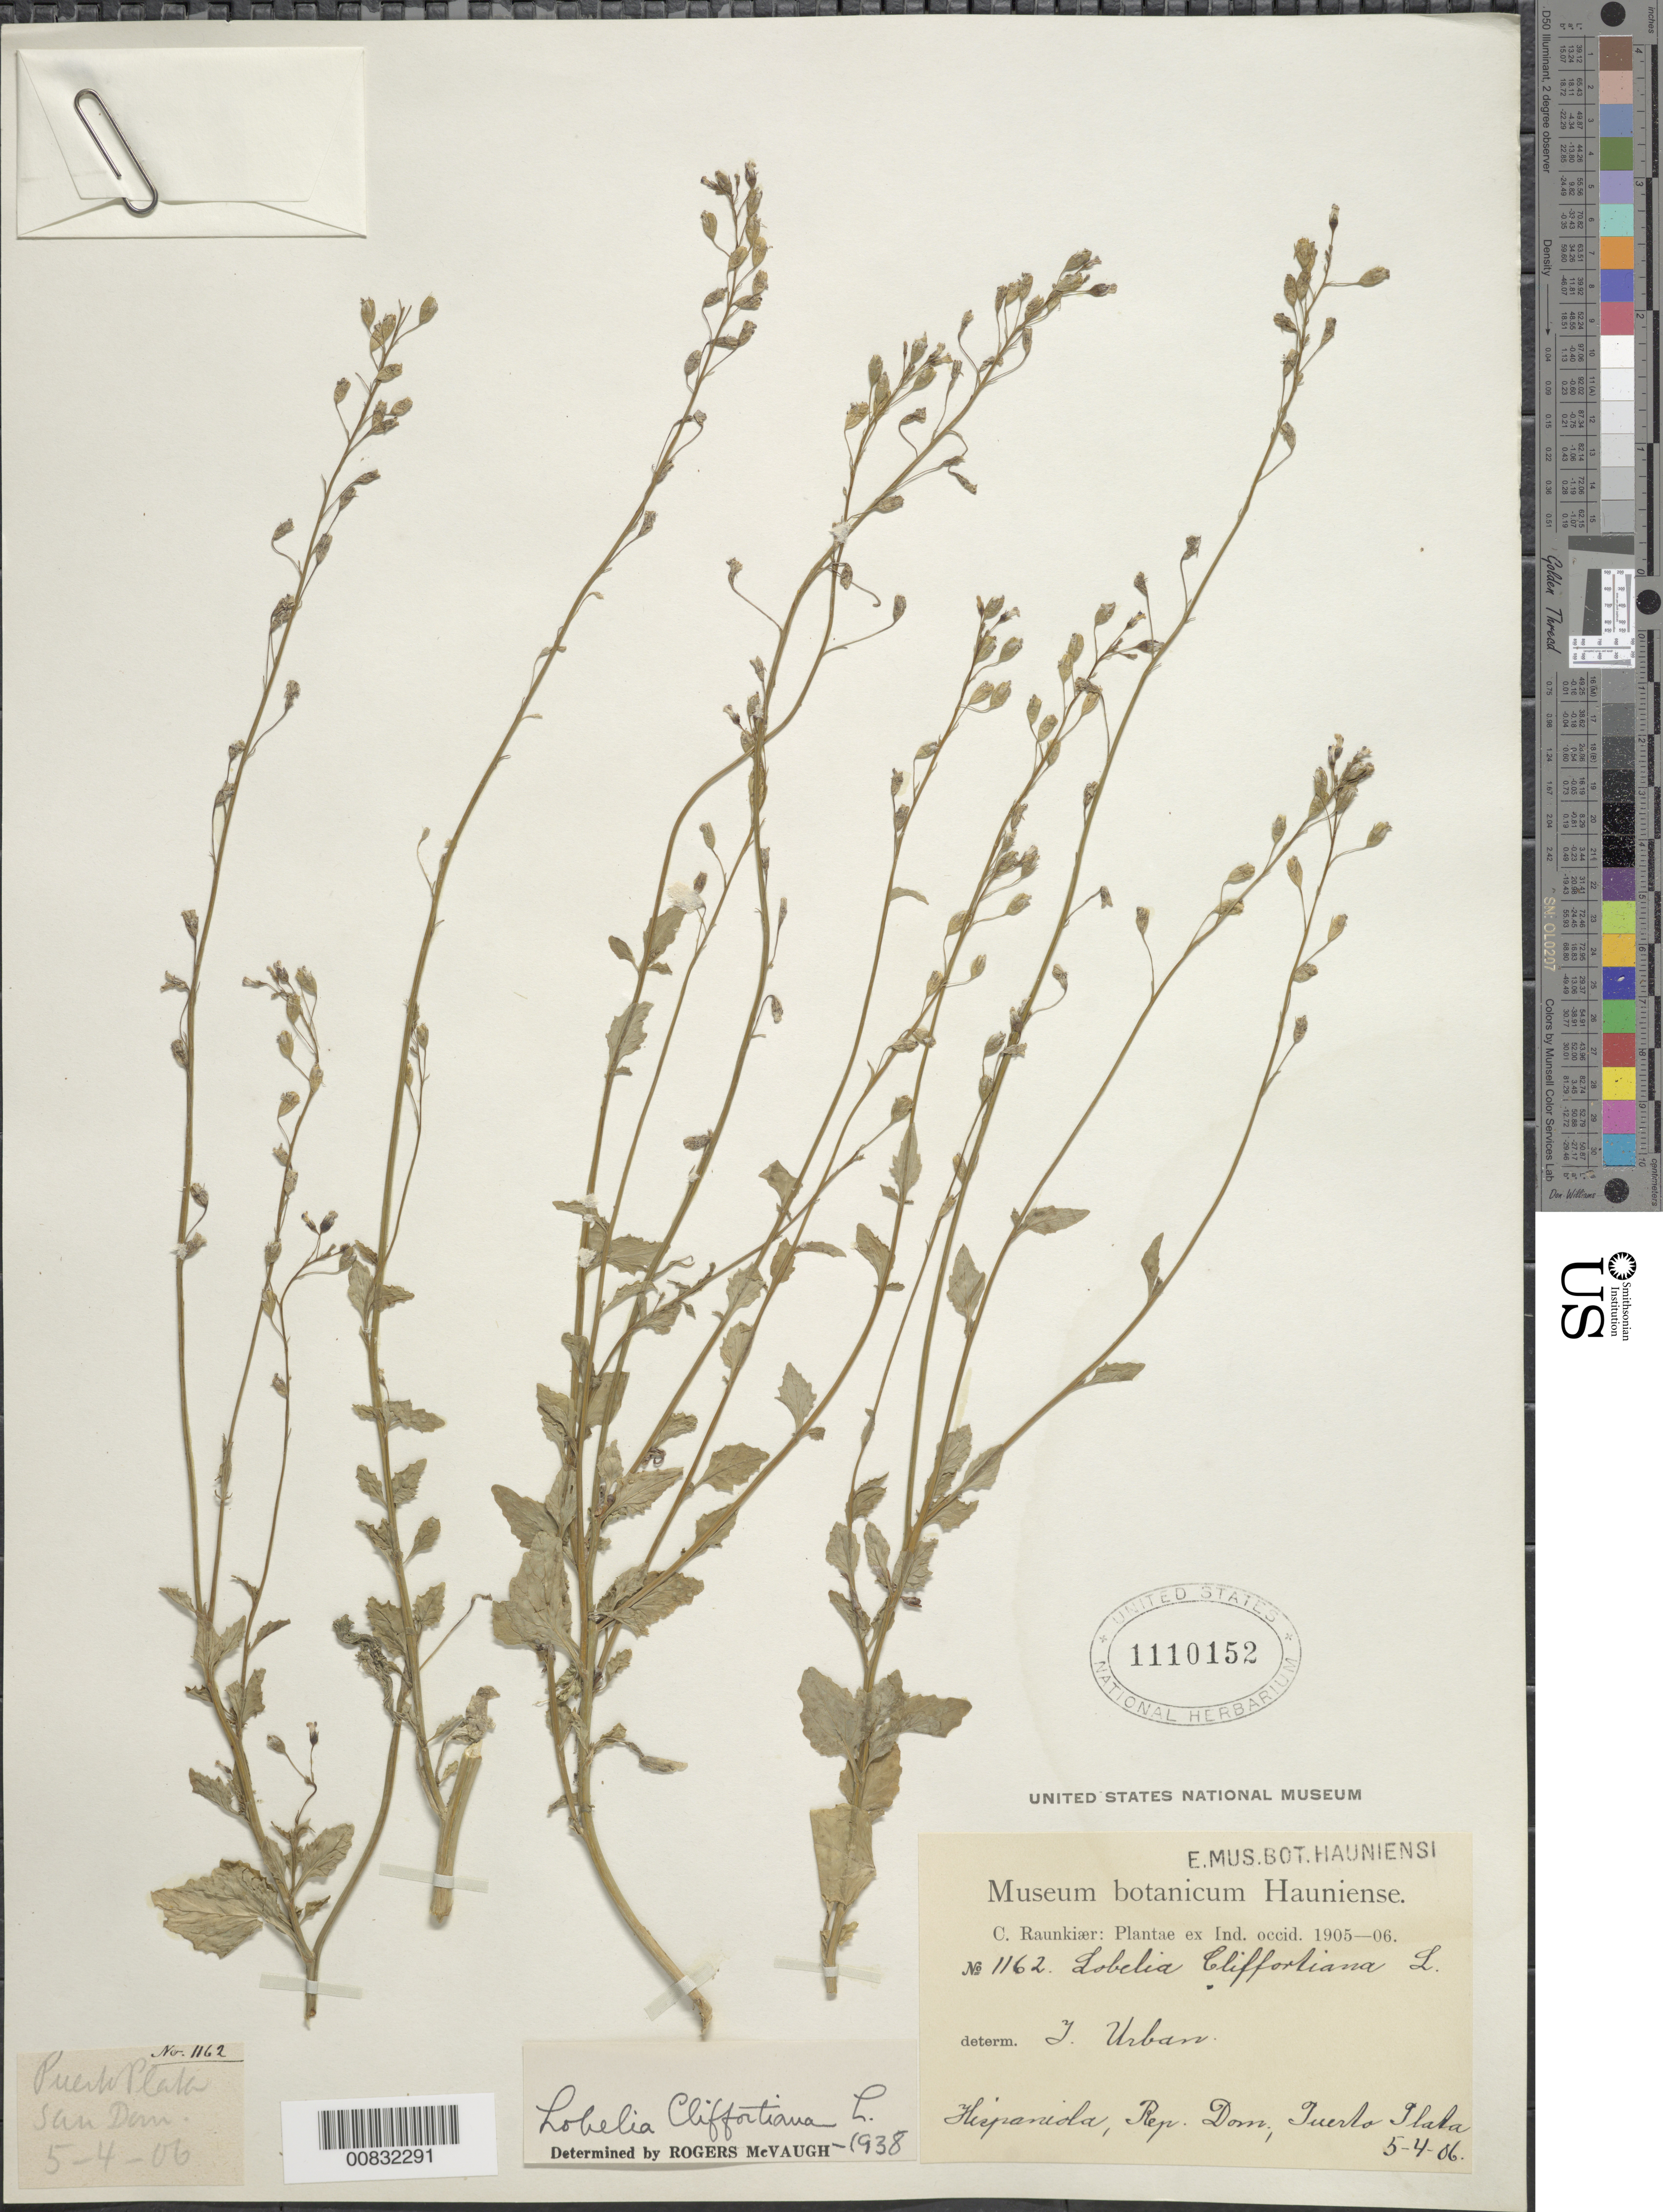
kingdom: Plantae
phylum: Tracheophyta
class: Magnoliopsida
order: Asterales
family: Campanulaceae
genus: Lobelia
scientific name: Lobelia cliffortiana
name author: L.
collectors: C. C. Raunkiaer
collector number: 1162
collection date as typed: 05 Apr 1906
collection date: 1906-04-05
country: Dominican Republic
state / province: Puerto Plata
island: Hispaniola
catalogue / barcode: US 1110152